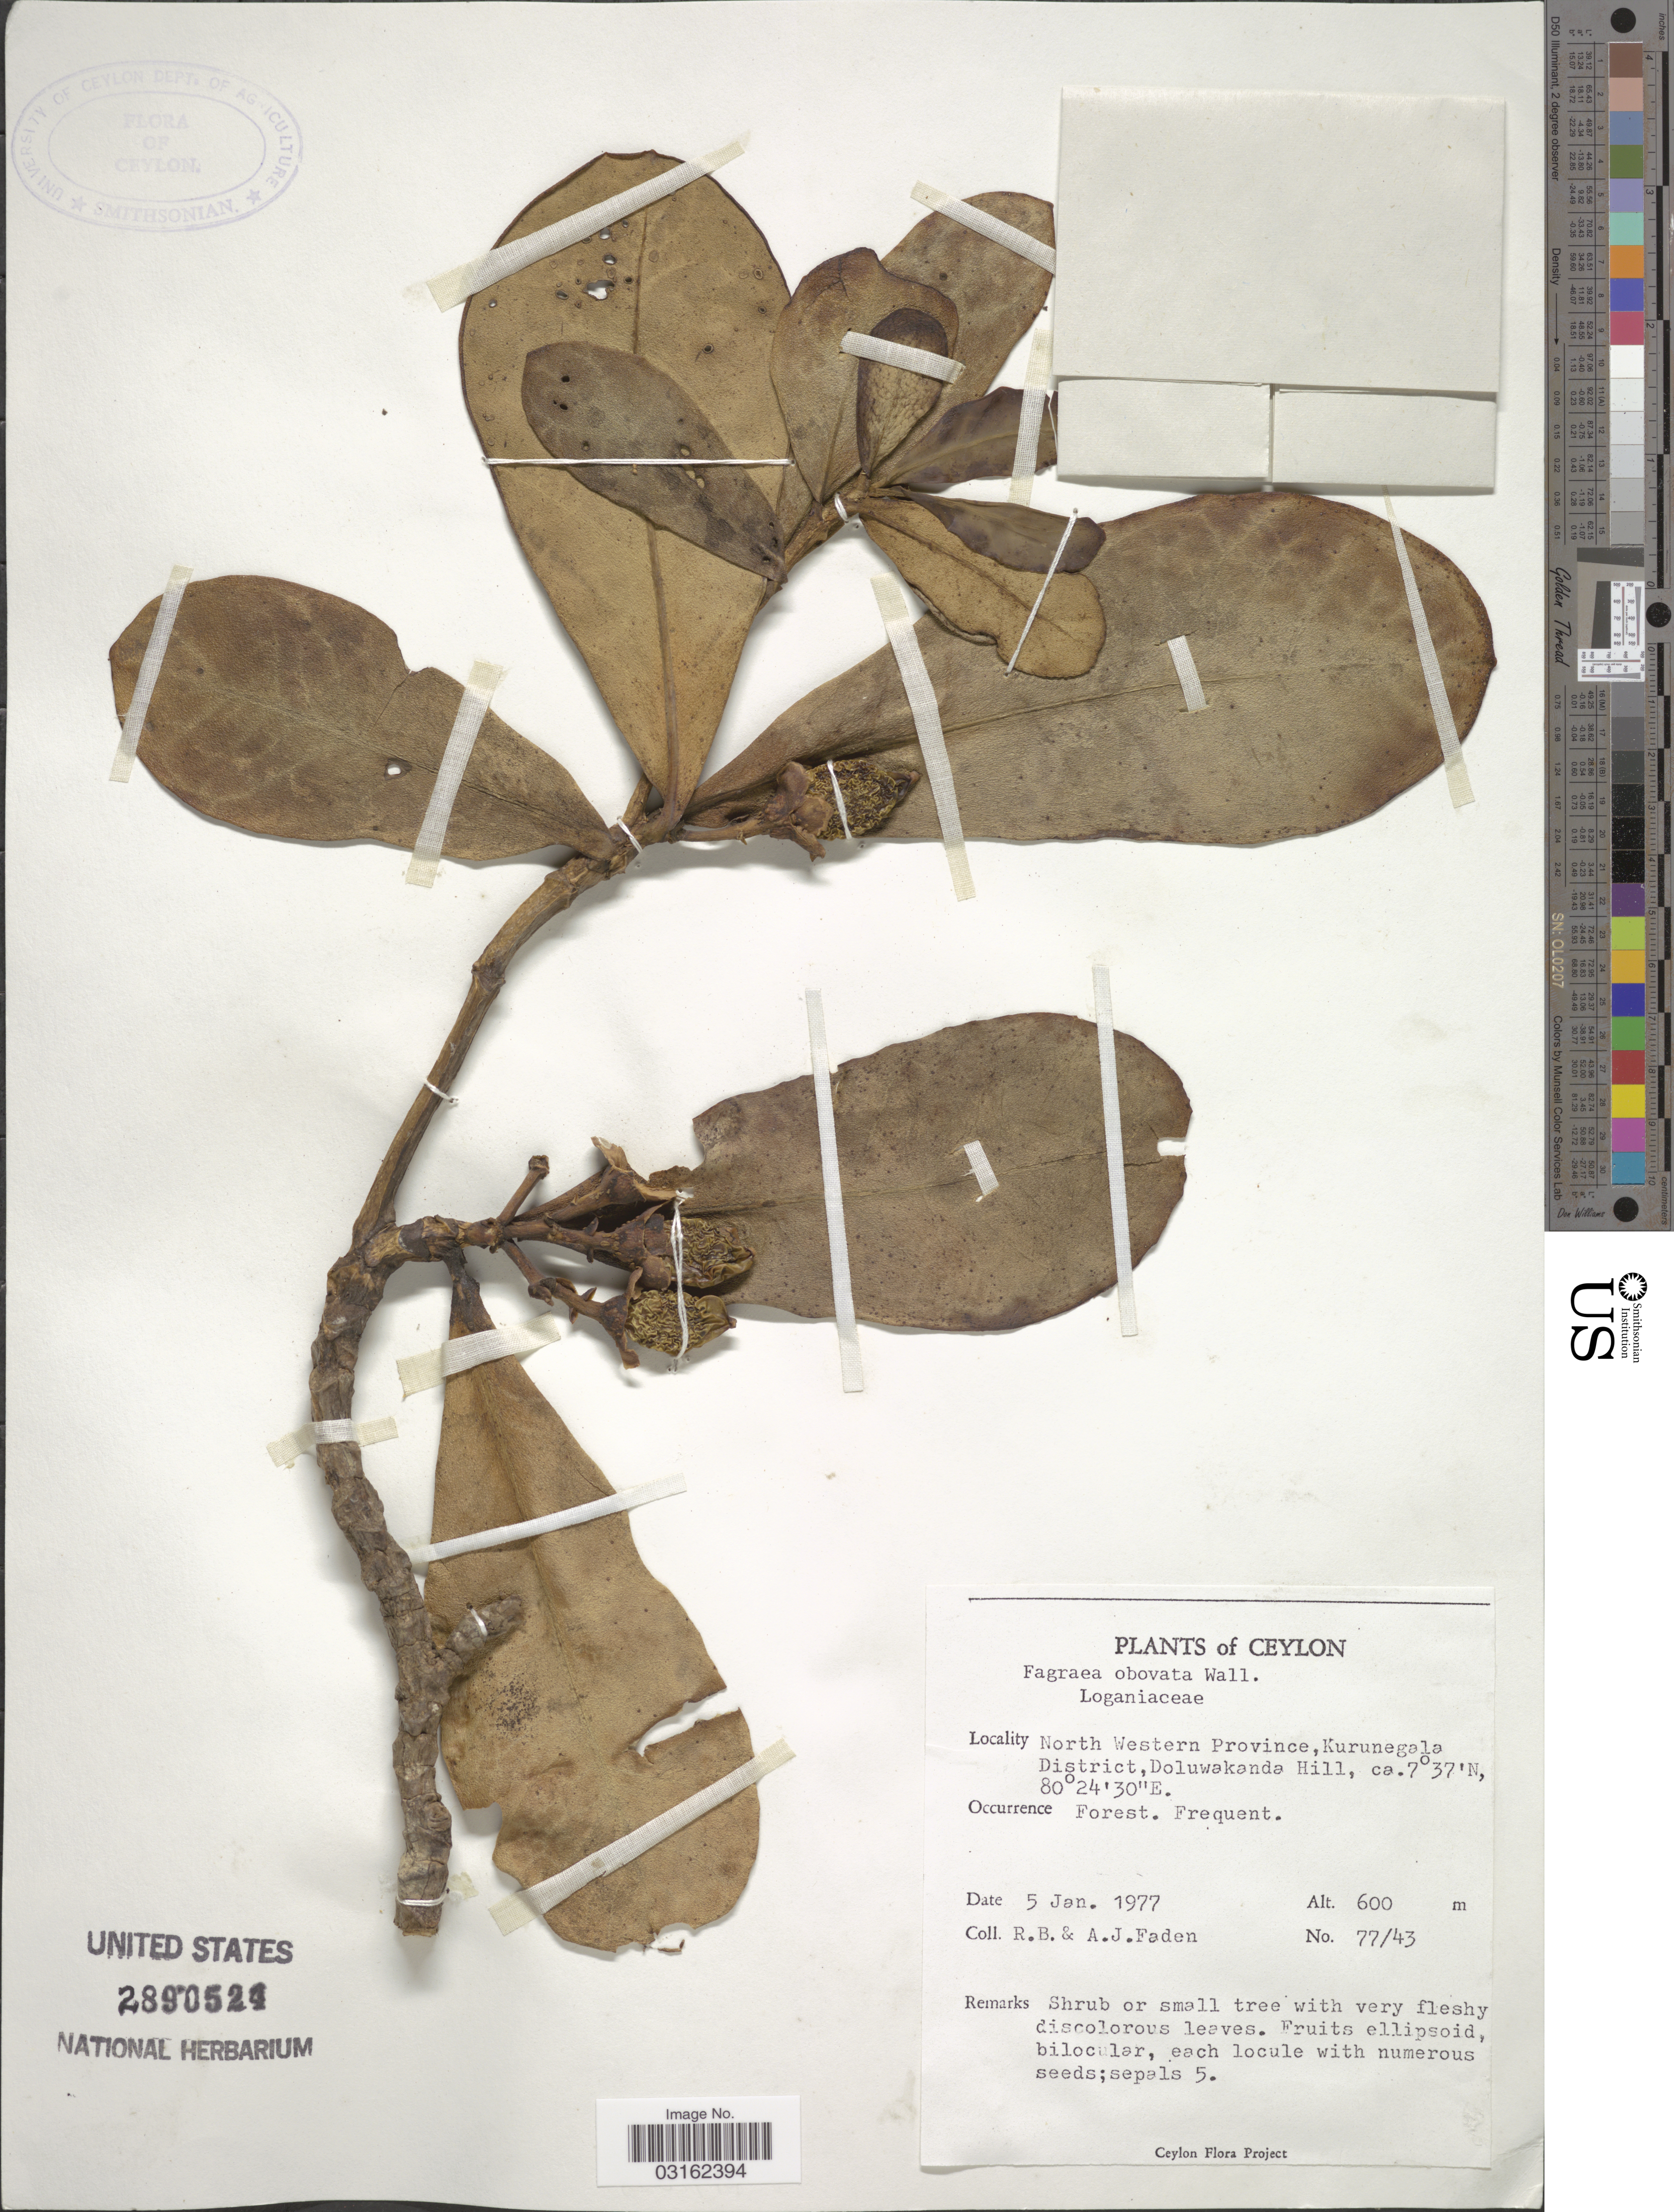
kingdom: Plantae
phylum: Tracheophyta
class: Magnoliopsida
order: Gentianales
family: Gentianaceae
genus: Fagraea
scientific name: Fagraea obovata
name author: Wall.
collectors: R. B. Faden & A. J. Faden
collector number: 77/43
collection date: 1977-01-05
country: Sri Lanka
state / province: North Western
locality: Ceylon, Kurunegala District, Doluwakanda Hill.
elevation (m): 600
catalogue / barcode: US 2890524